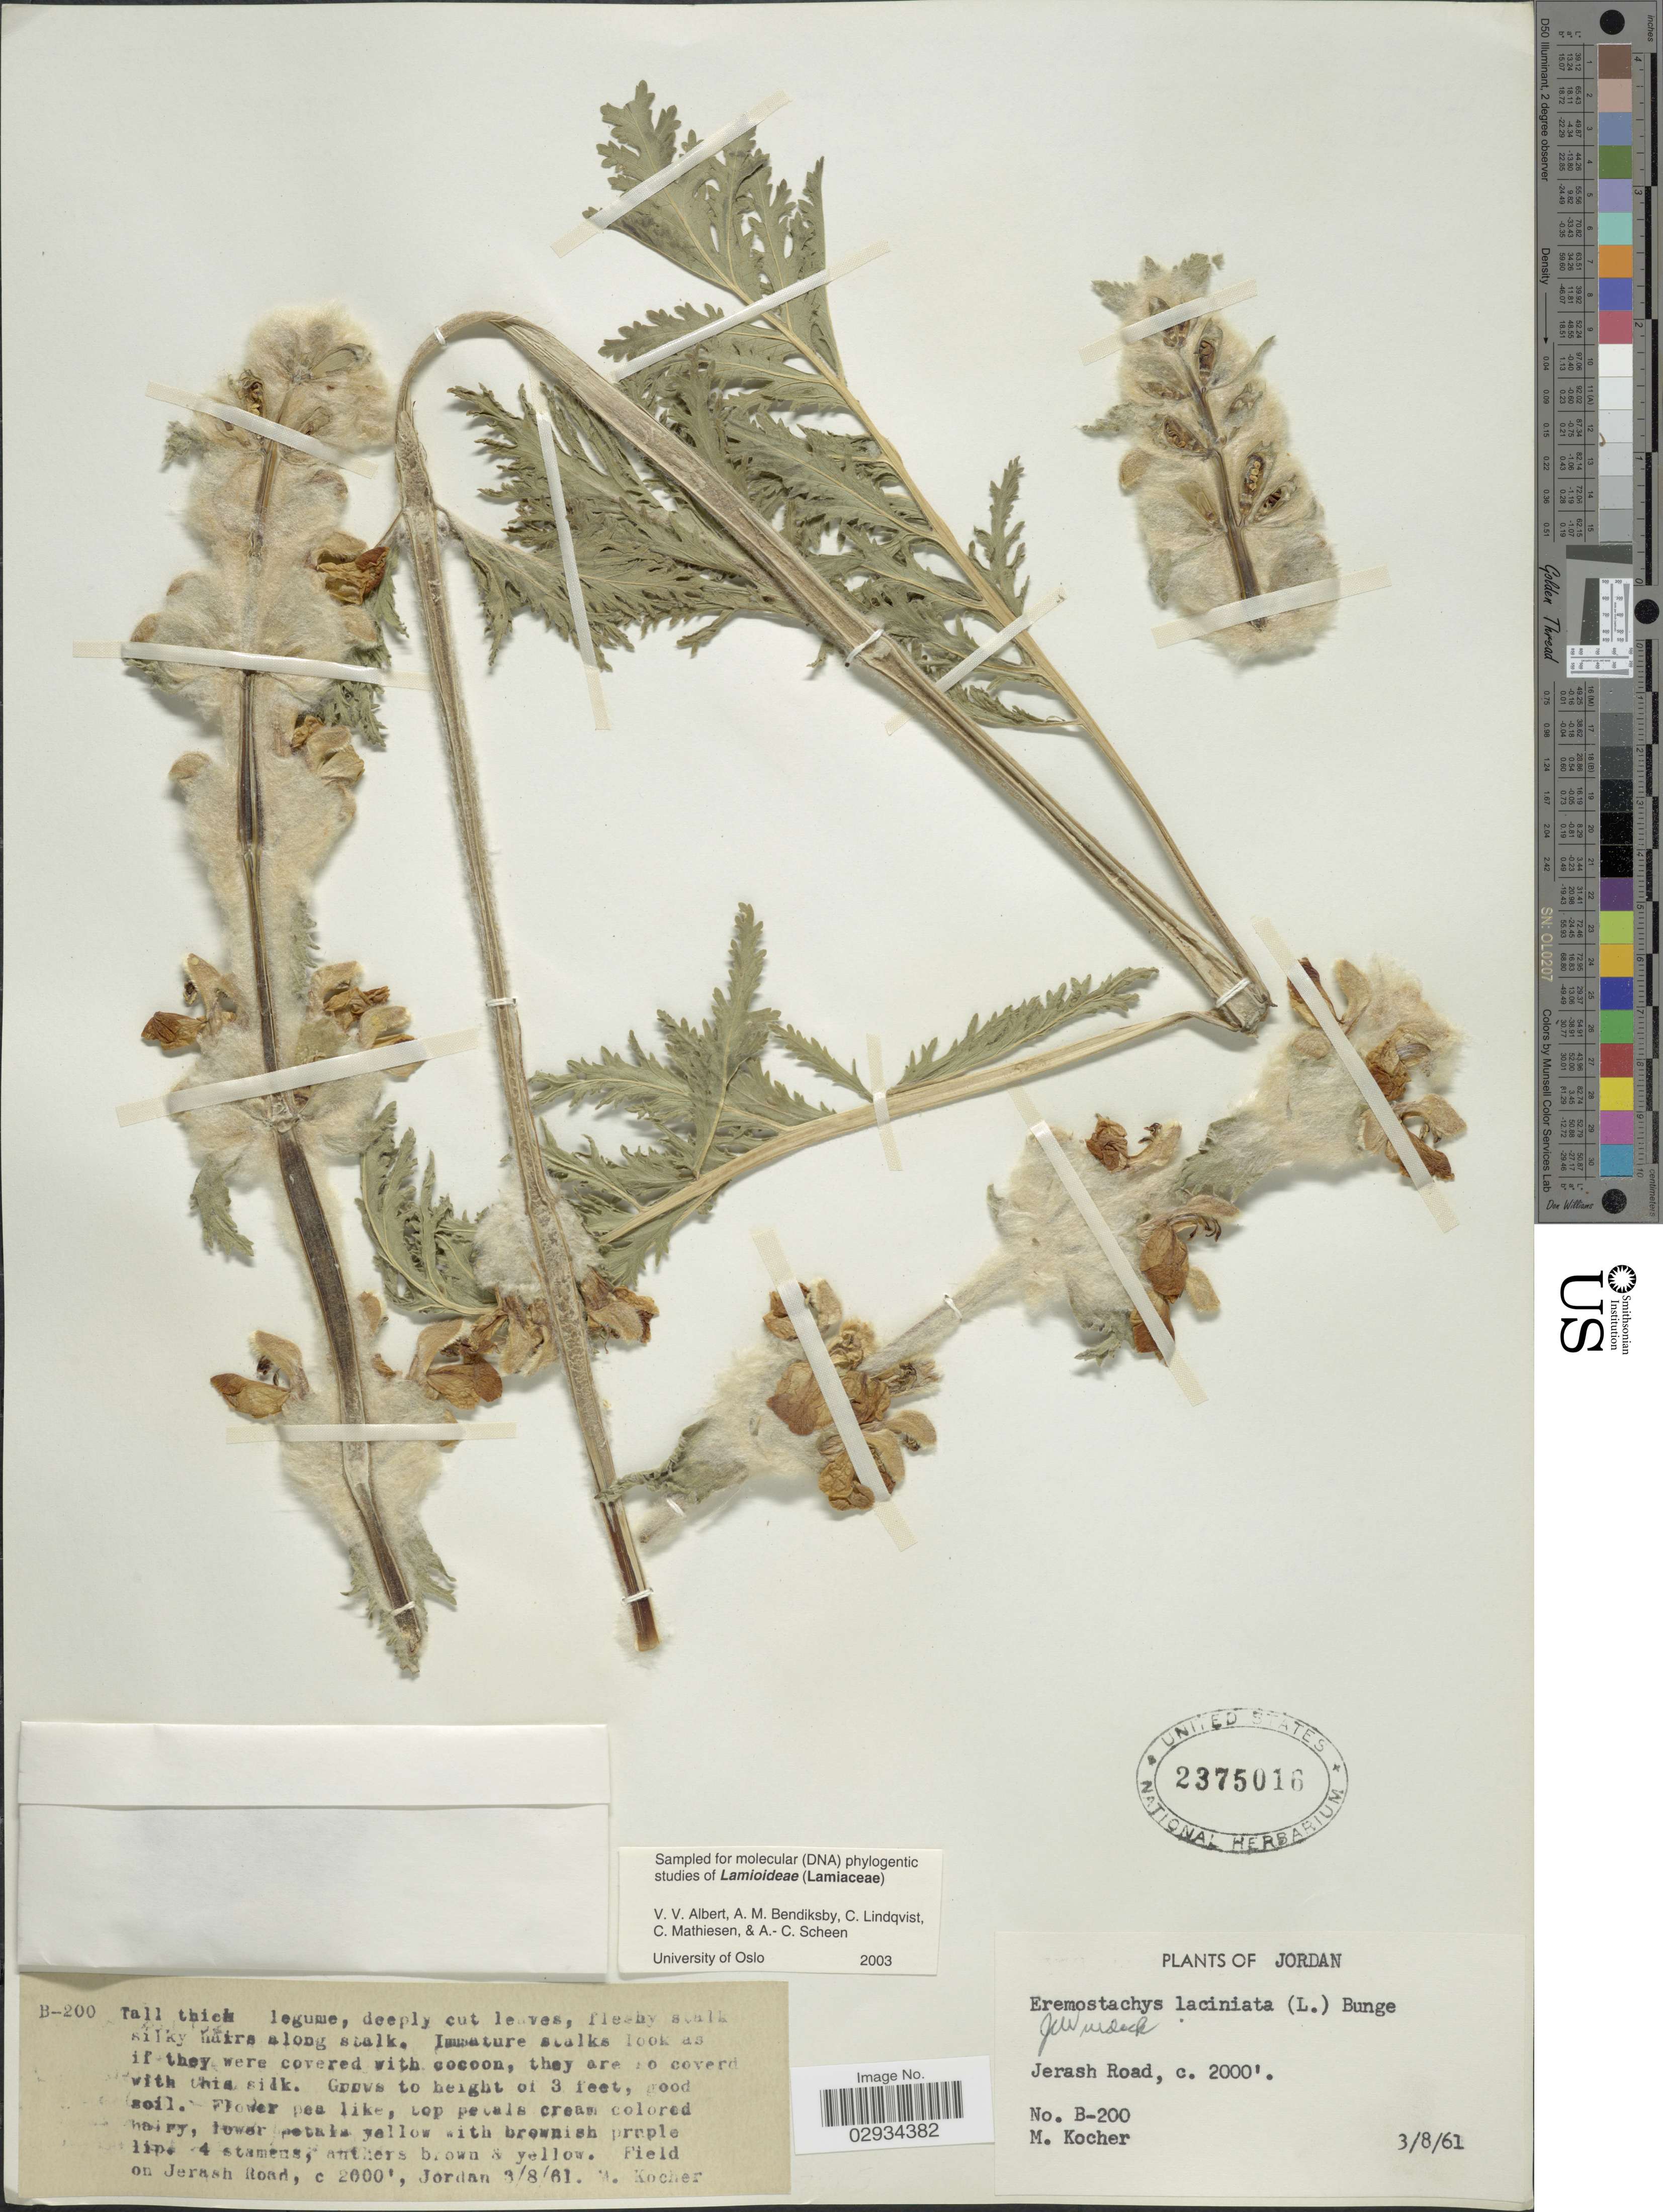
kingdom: Plantae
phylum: Tracheophyta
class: Magnoliopsida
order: Lamiales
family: Lamiaceae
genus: Eremostachys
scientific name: Eremostachys laciniata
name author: Bunge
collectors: M. Kocher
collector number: B-200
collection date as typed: Transcribed d/m/y: 3/8/61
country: Jordan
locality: Jerash Road.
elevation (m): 610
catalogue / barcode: US 2375016